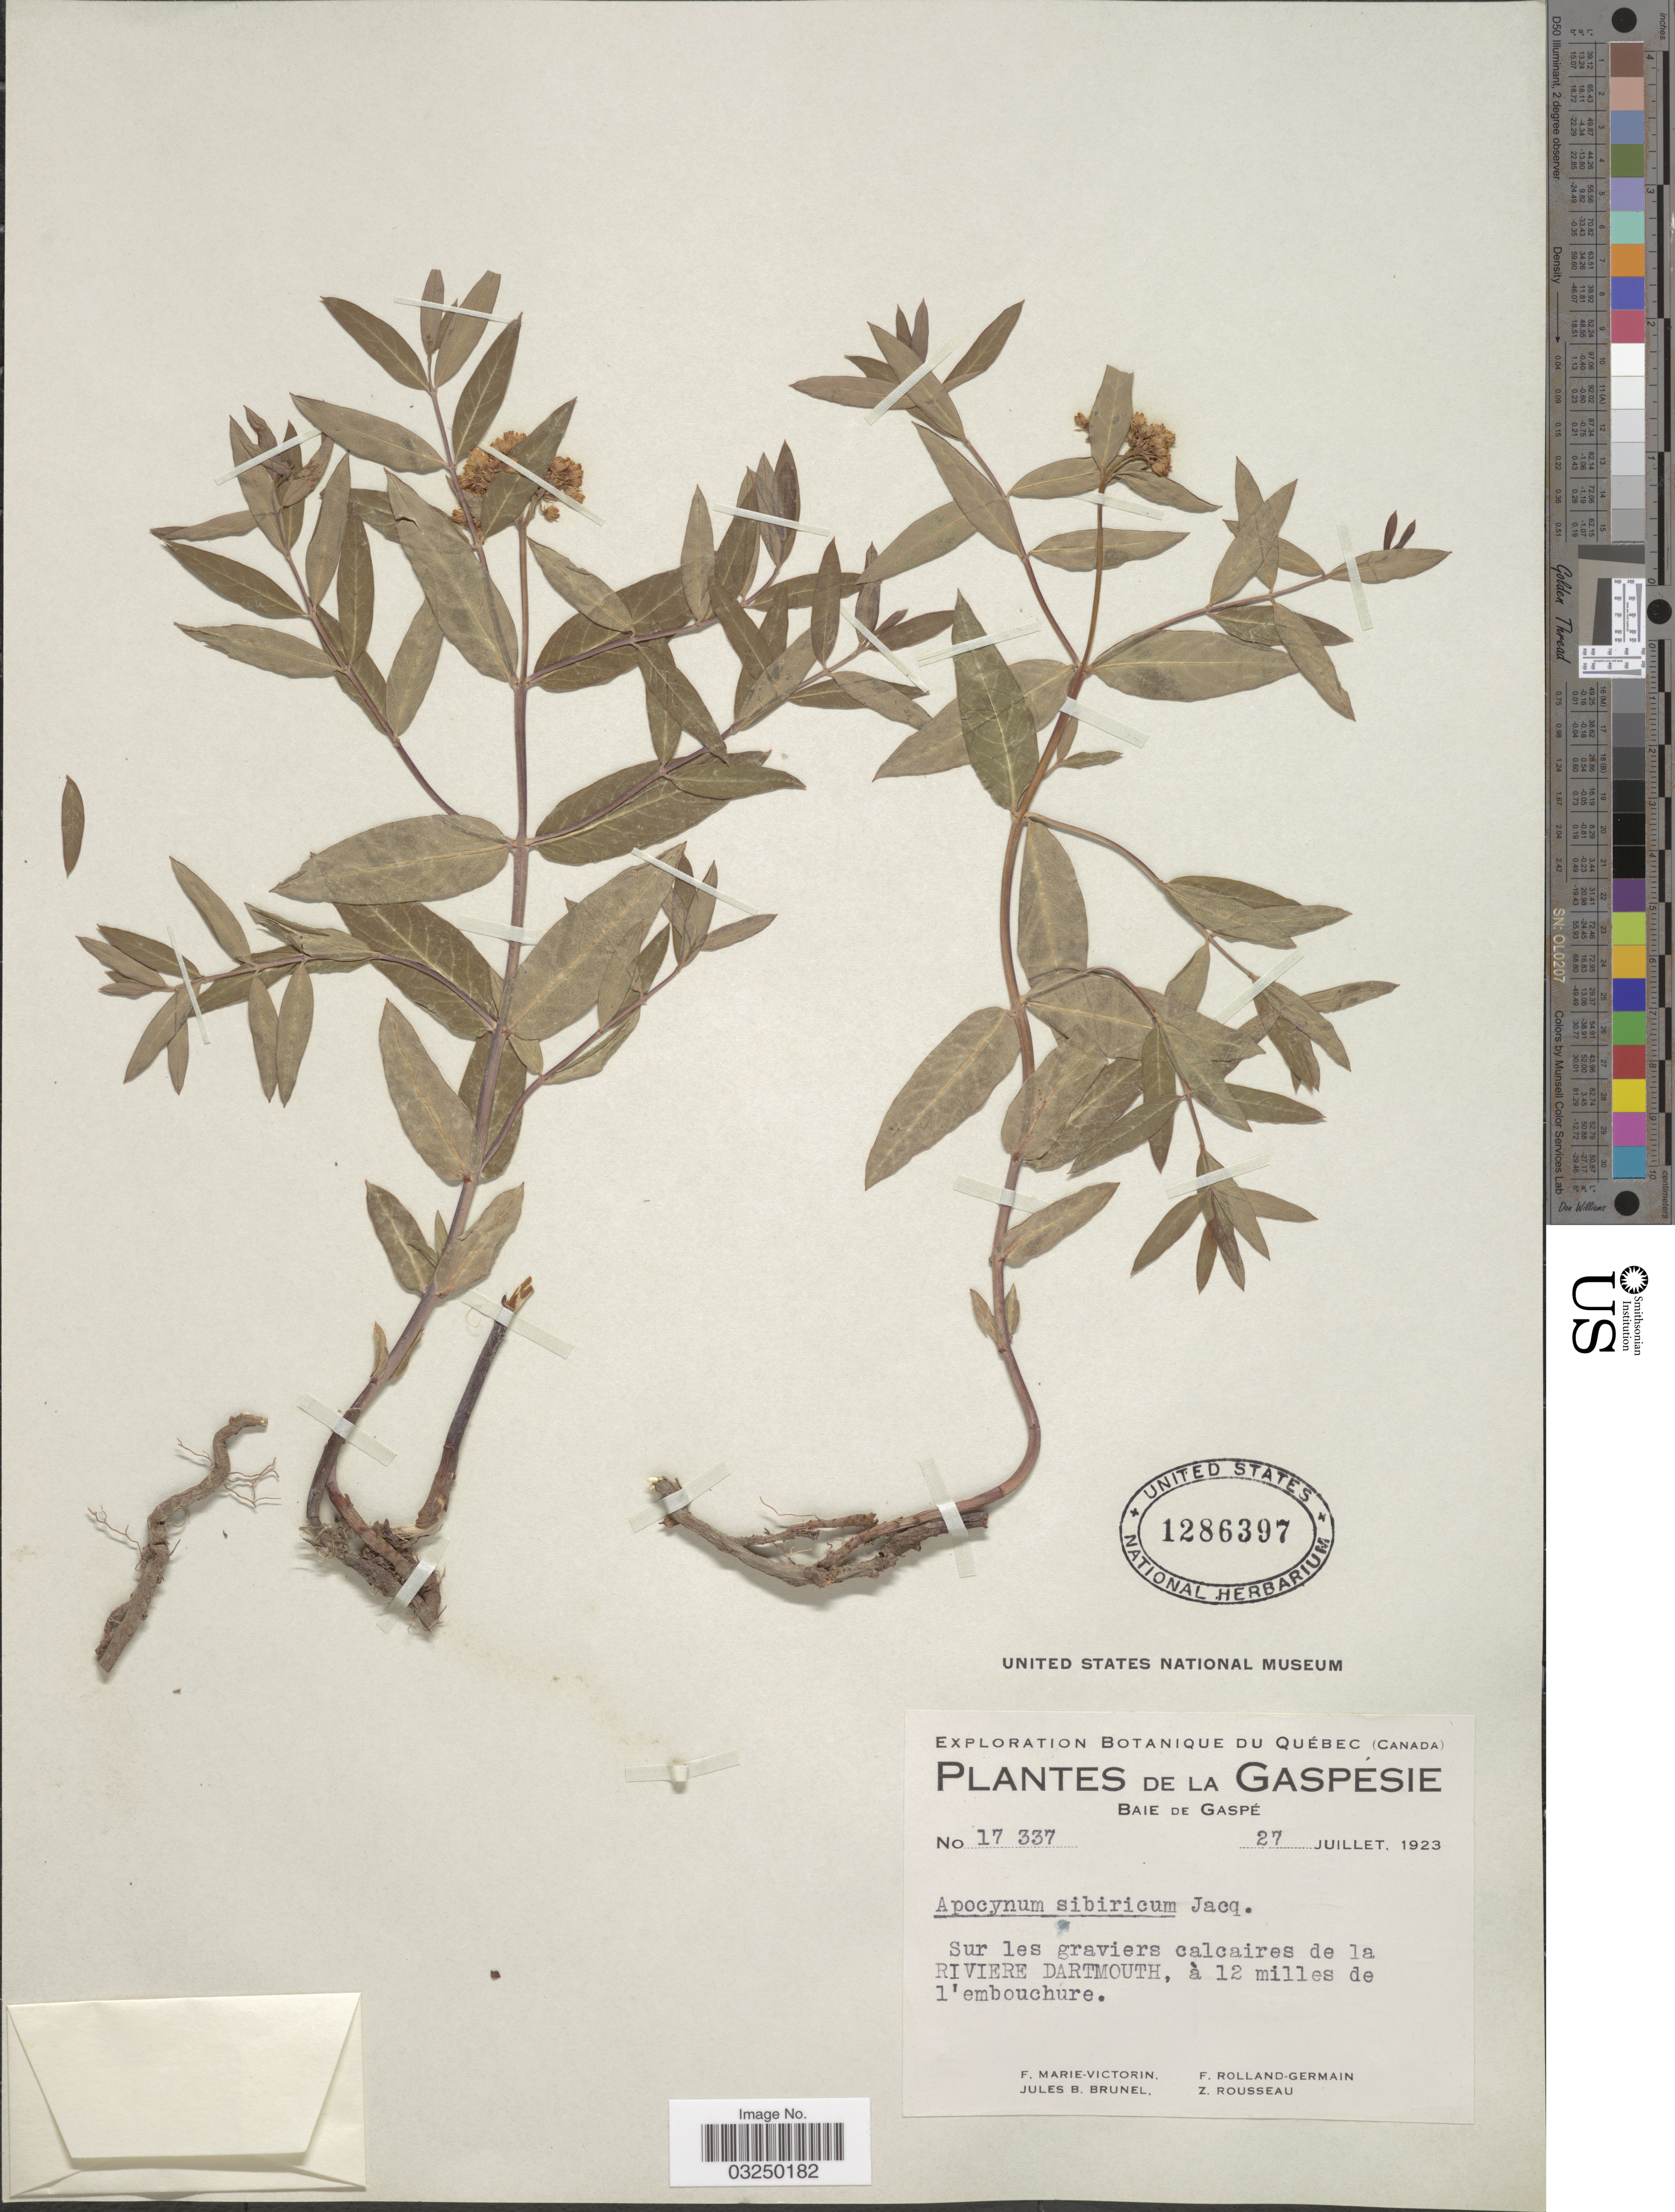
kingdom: Plantae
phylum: Tracheophyta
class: Magnoliopsida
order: Gentianales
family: Apocynaceae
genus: Apocynum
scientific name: Apocynum sibiricum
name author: Jacq.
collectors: F. Marie-Victorin, J. Brunel, Rolland-Germain & Z. Rousseau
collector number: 17337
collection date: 1923-07-27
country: Canada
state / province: Quebec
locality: De la Gaspésie. Baie de Gaspé. Sur les graviers calcaires de la Riviere Darthmouth, à 12 milles de l'embouchure.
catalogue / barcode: US 1286397